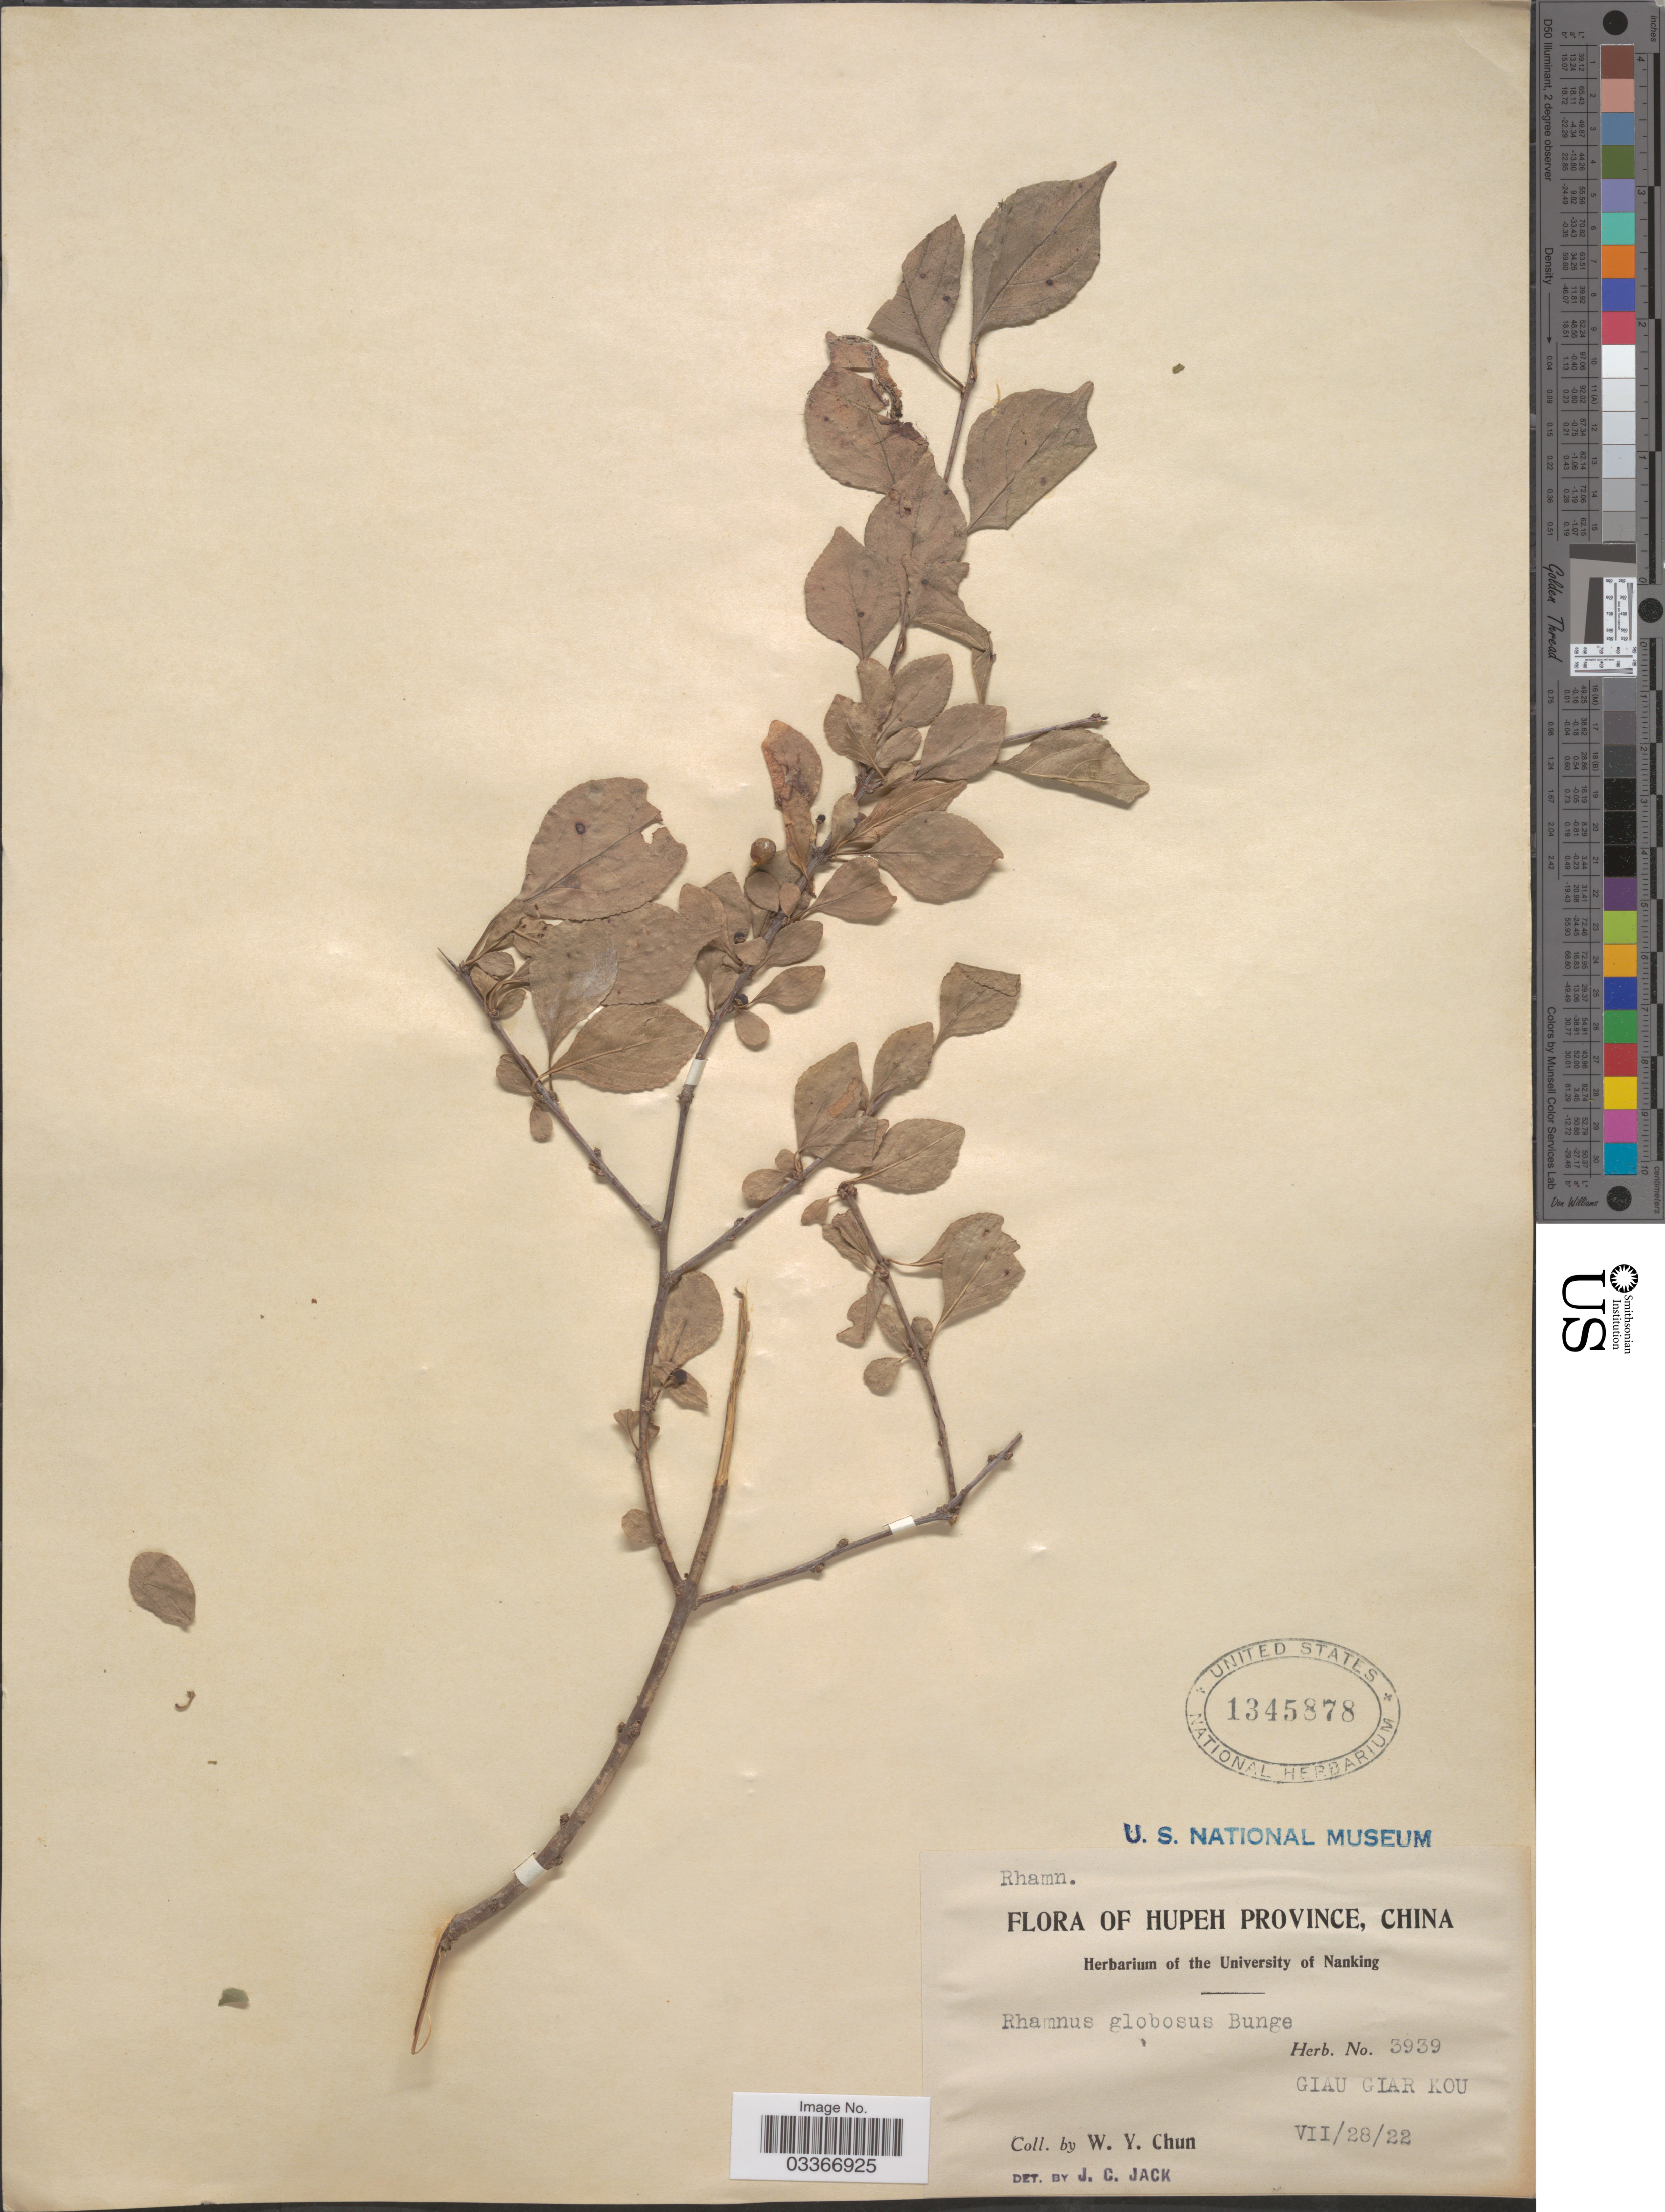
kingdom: Plantae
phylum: Tracheophyta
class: Magnoliopsida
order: Rosales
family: Rhamnaceae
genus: Rhamnus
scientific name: Rhamnus globosa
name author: Bunge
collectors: W. Y. Chun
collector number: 3939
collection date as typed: Transcribed d/m/y: 28/7/22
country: China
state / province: Hubei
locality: Hupeh Province. Giau Giar Kou.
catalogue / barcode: US 1345878